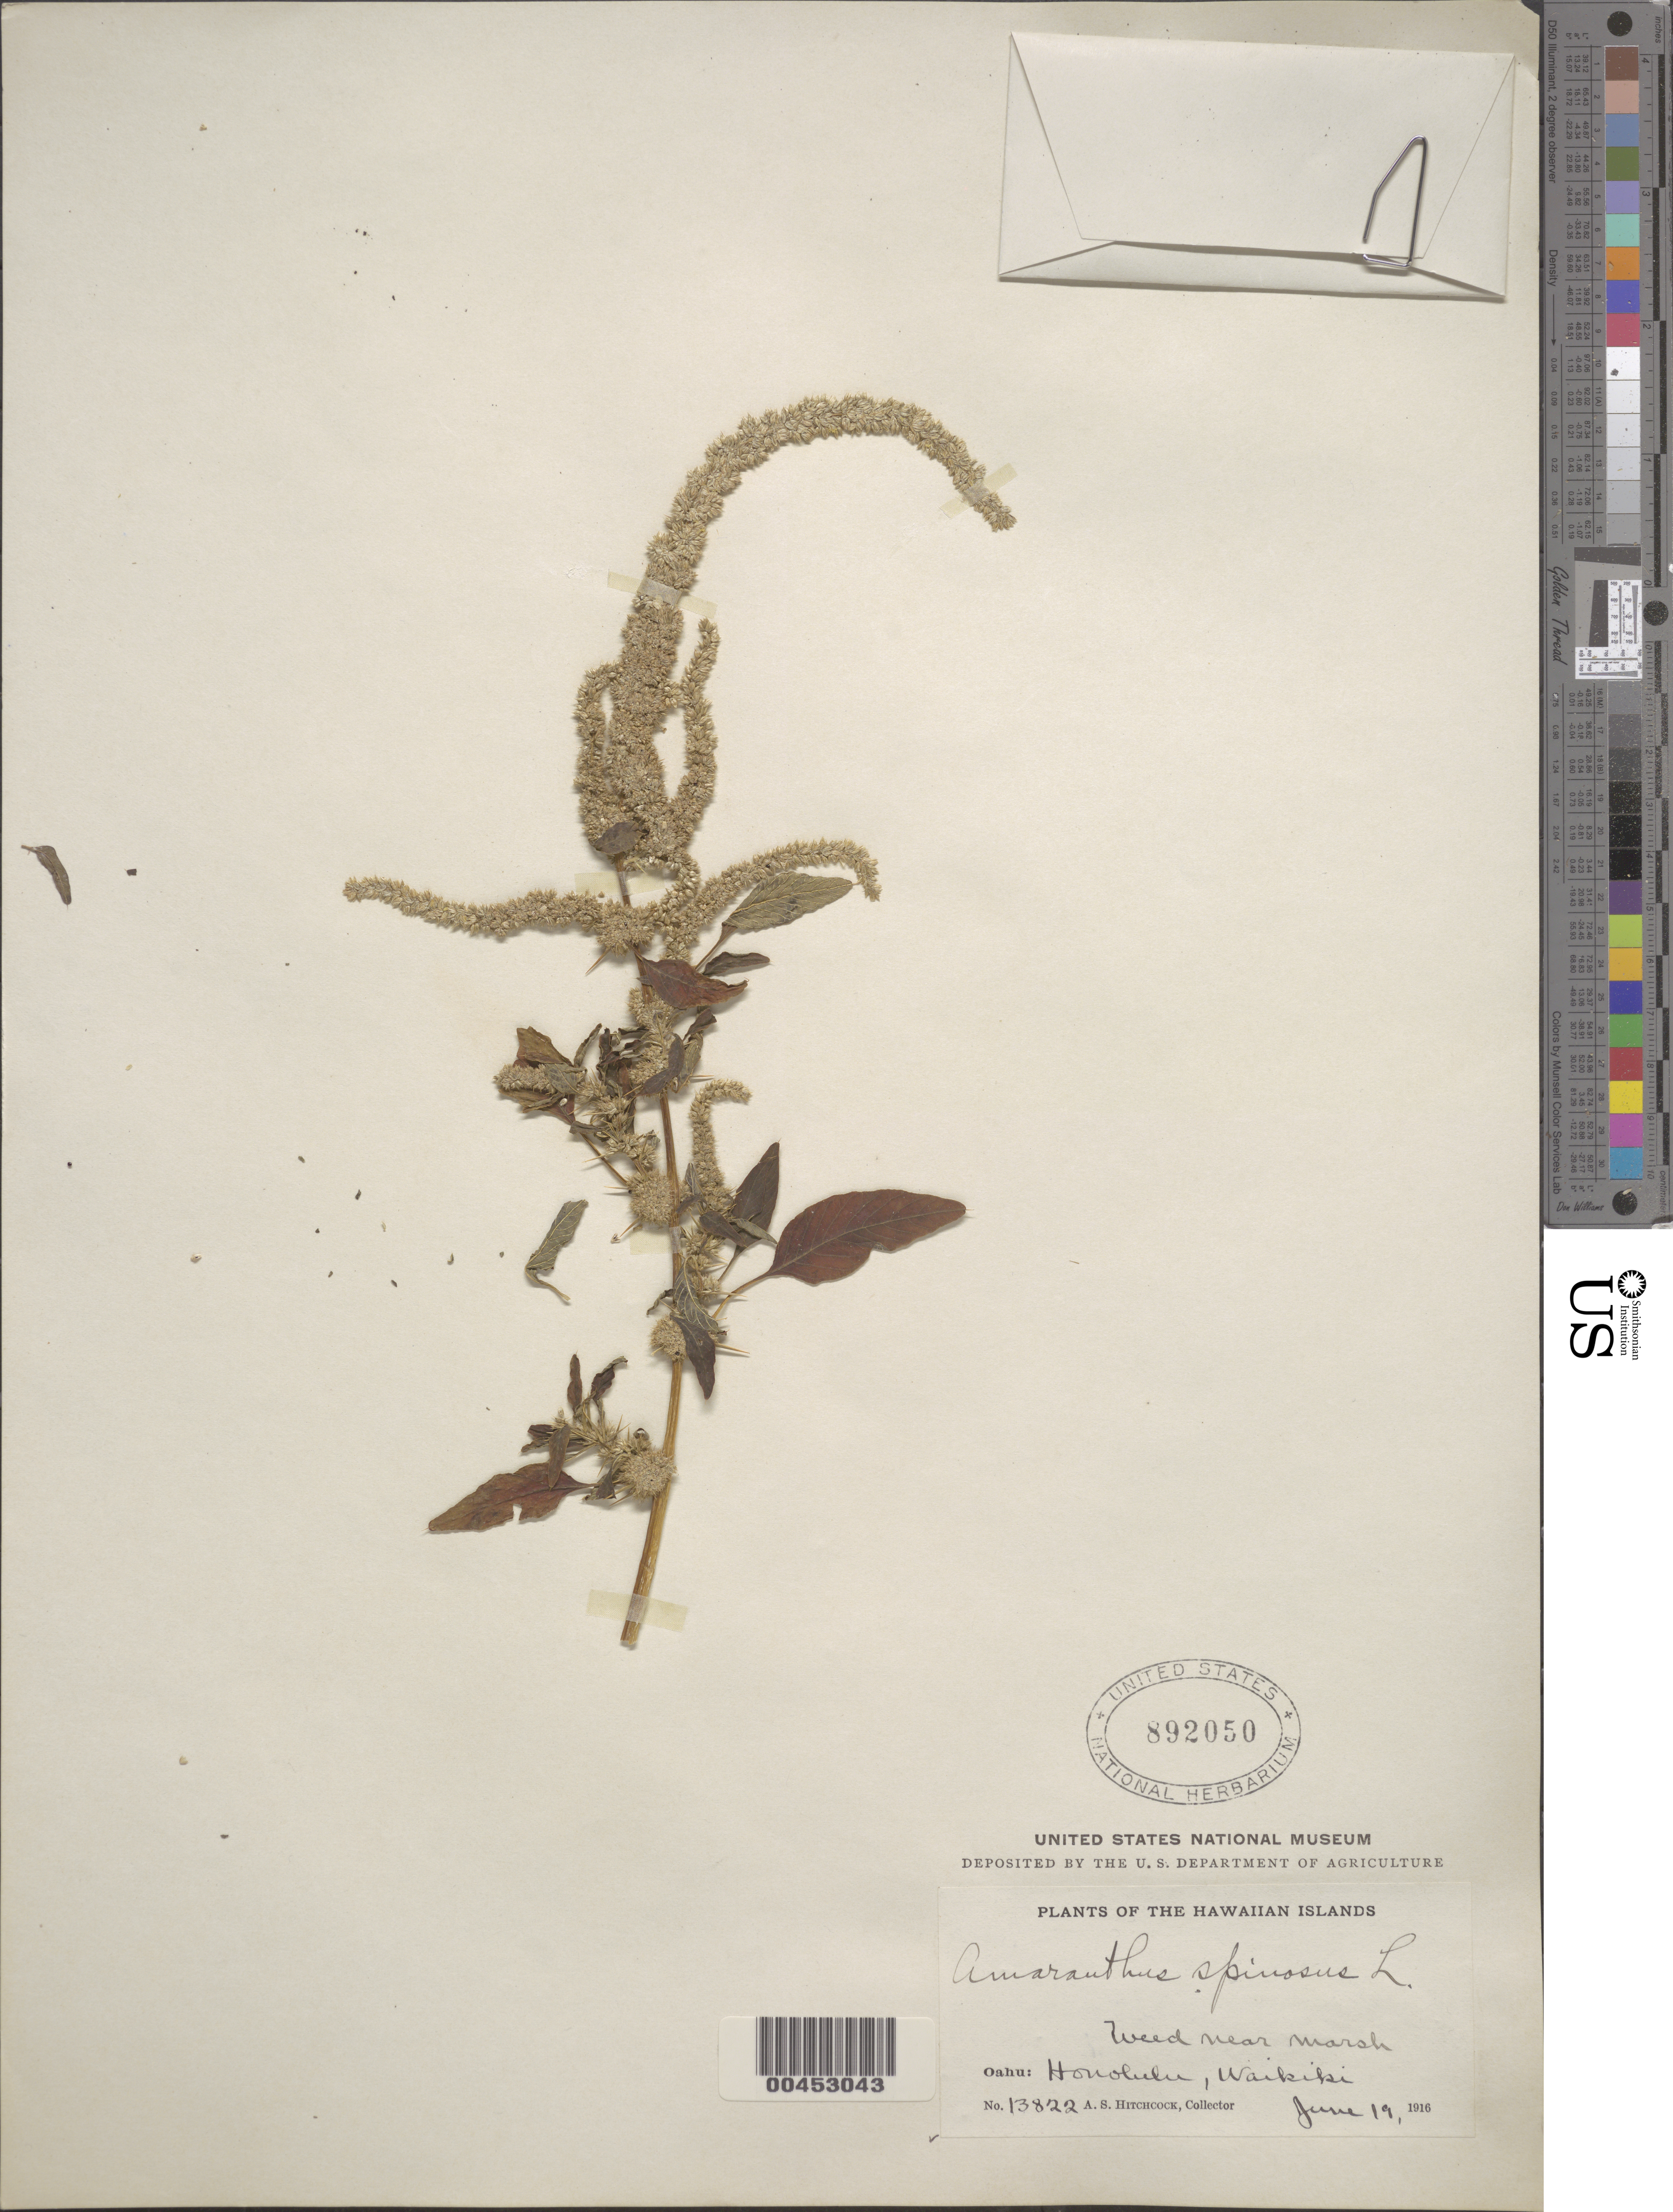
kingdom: Plantae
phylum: Tracheophyta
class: Magnoliopsida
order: Caryophyllales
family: Amaranthaceae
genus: Amaranthus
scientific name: Amaranthus spinosus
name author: L.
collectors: A. S. Hitchcock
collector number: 13822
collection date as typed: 19 Jun 1916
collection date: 1916-06-19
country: United States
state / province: Hawaii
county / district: Honolulu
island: Oahu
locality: Honolulu, Waikiki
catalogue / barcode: US 892050